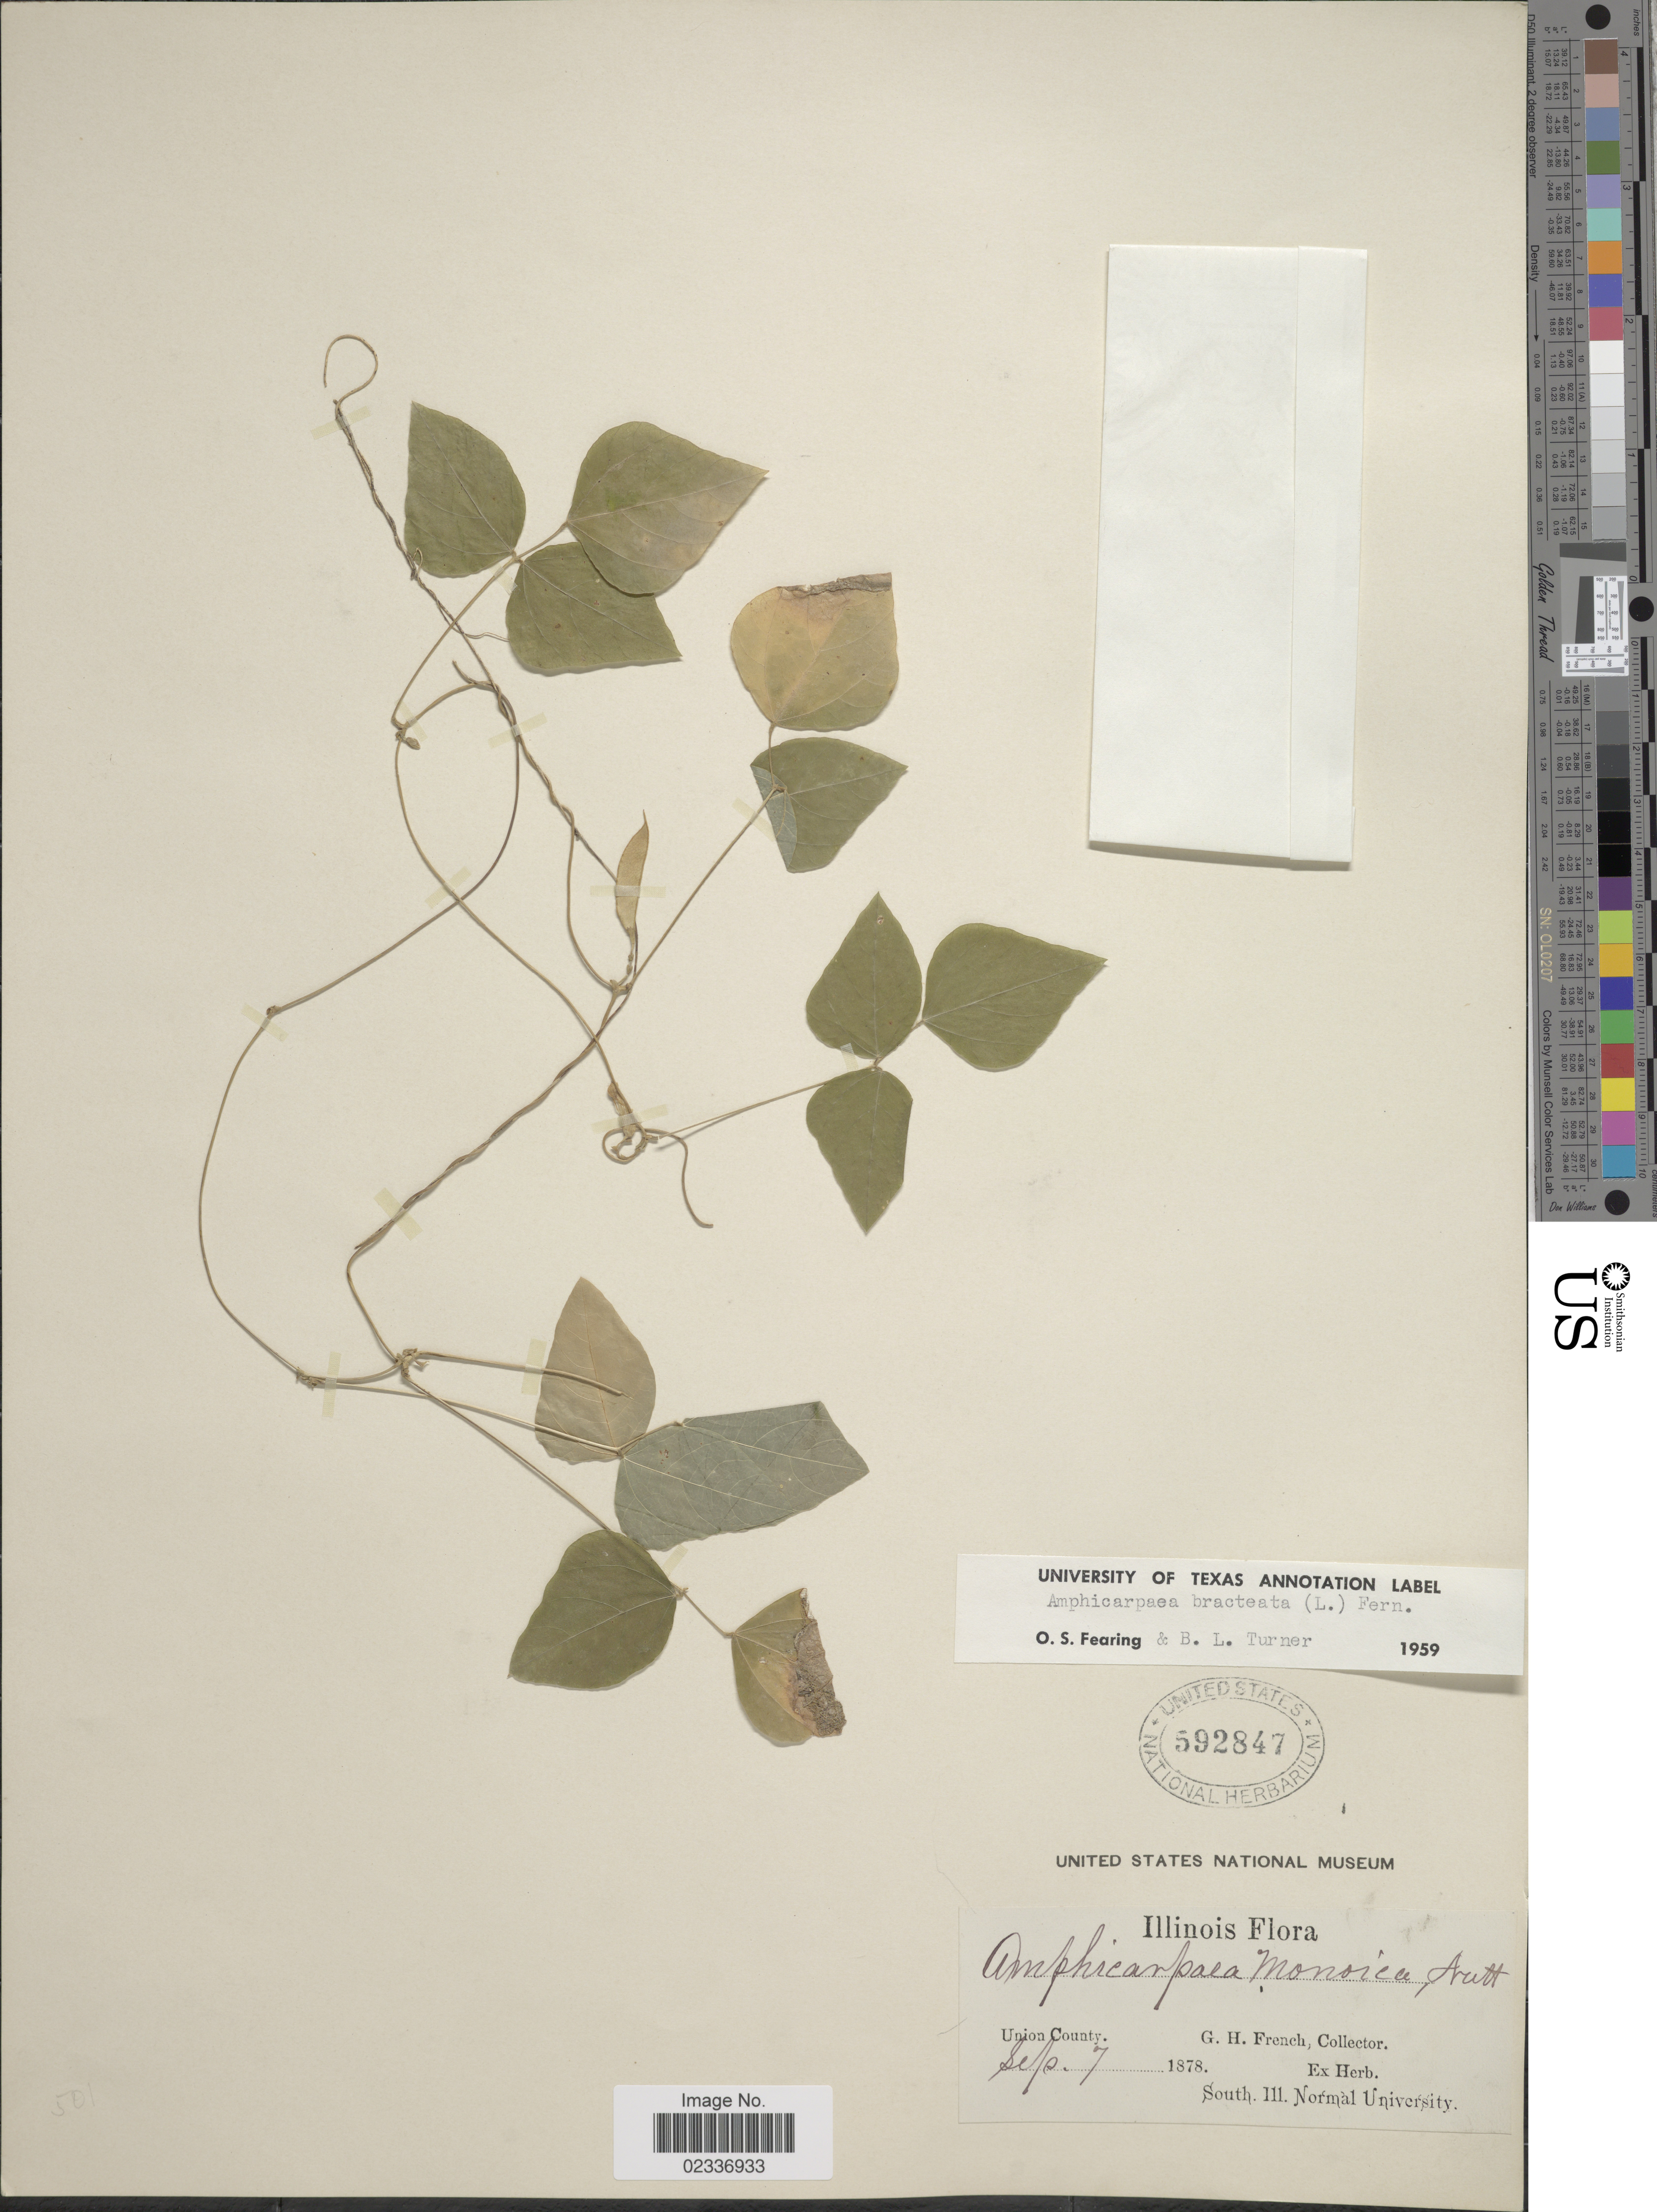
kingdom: Plantae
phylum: Tracheophyta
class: Magnoliopsida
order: Fabales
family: Fabaceae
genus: Amphicarpaea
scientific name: Amphicarpaea bracteata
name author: (L.) Fernald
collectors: G. H. French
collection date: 1878-09-07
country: United States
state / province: Illinois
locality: Union County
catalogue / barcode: US 592847